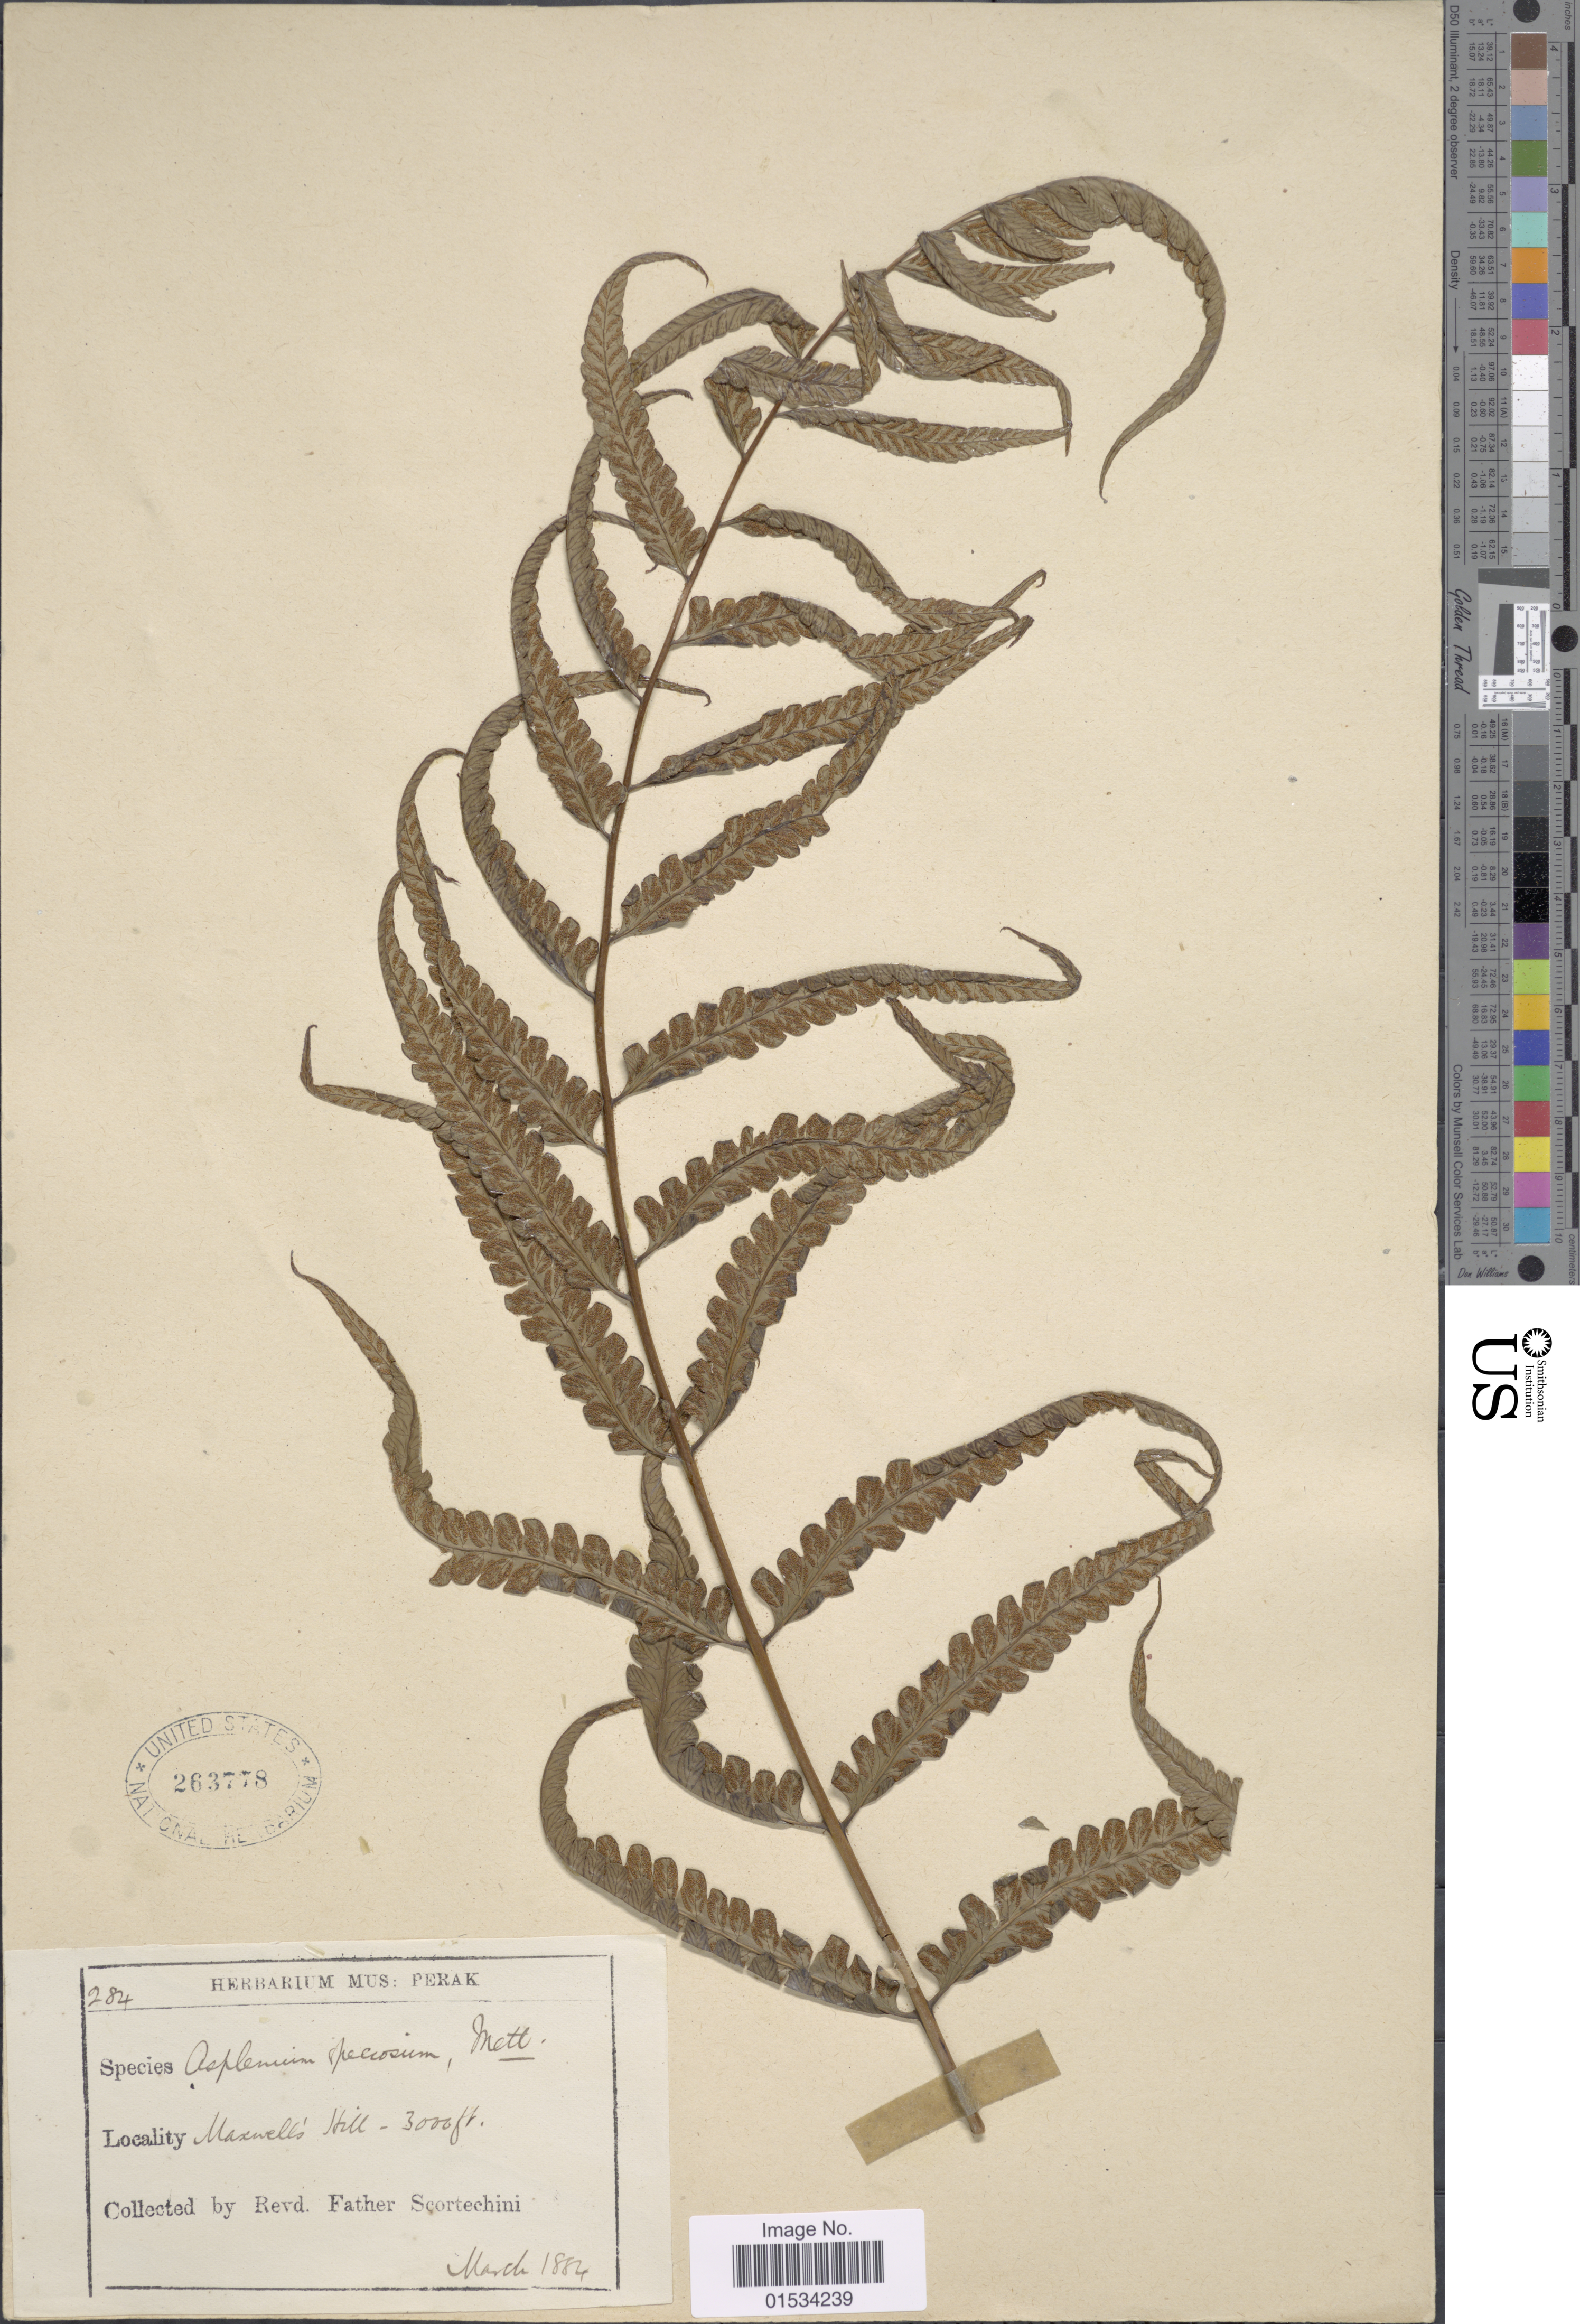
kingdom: Plantae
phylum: Tracheophyta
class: Polypodiopsida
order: Polypodiales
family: Athyriaceae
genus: Diplazium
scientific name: Diplazium sorzogonense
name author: (C. Presl) C. Presl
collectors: Fr. Scortechini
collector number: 284?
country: Malaysia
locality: Maxwell's Hill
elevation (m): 914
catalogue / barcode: US 263778